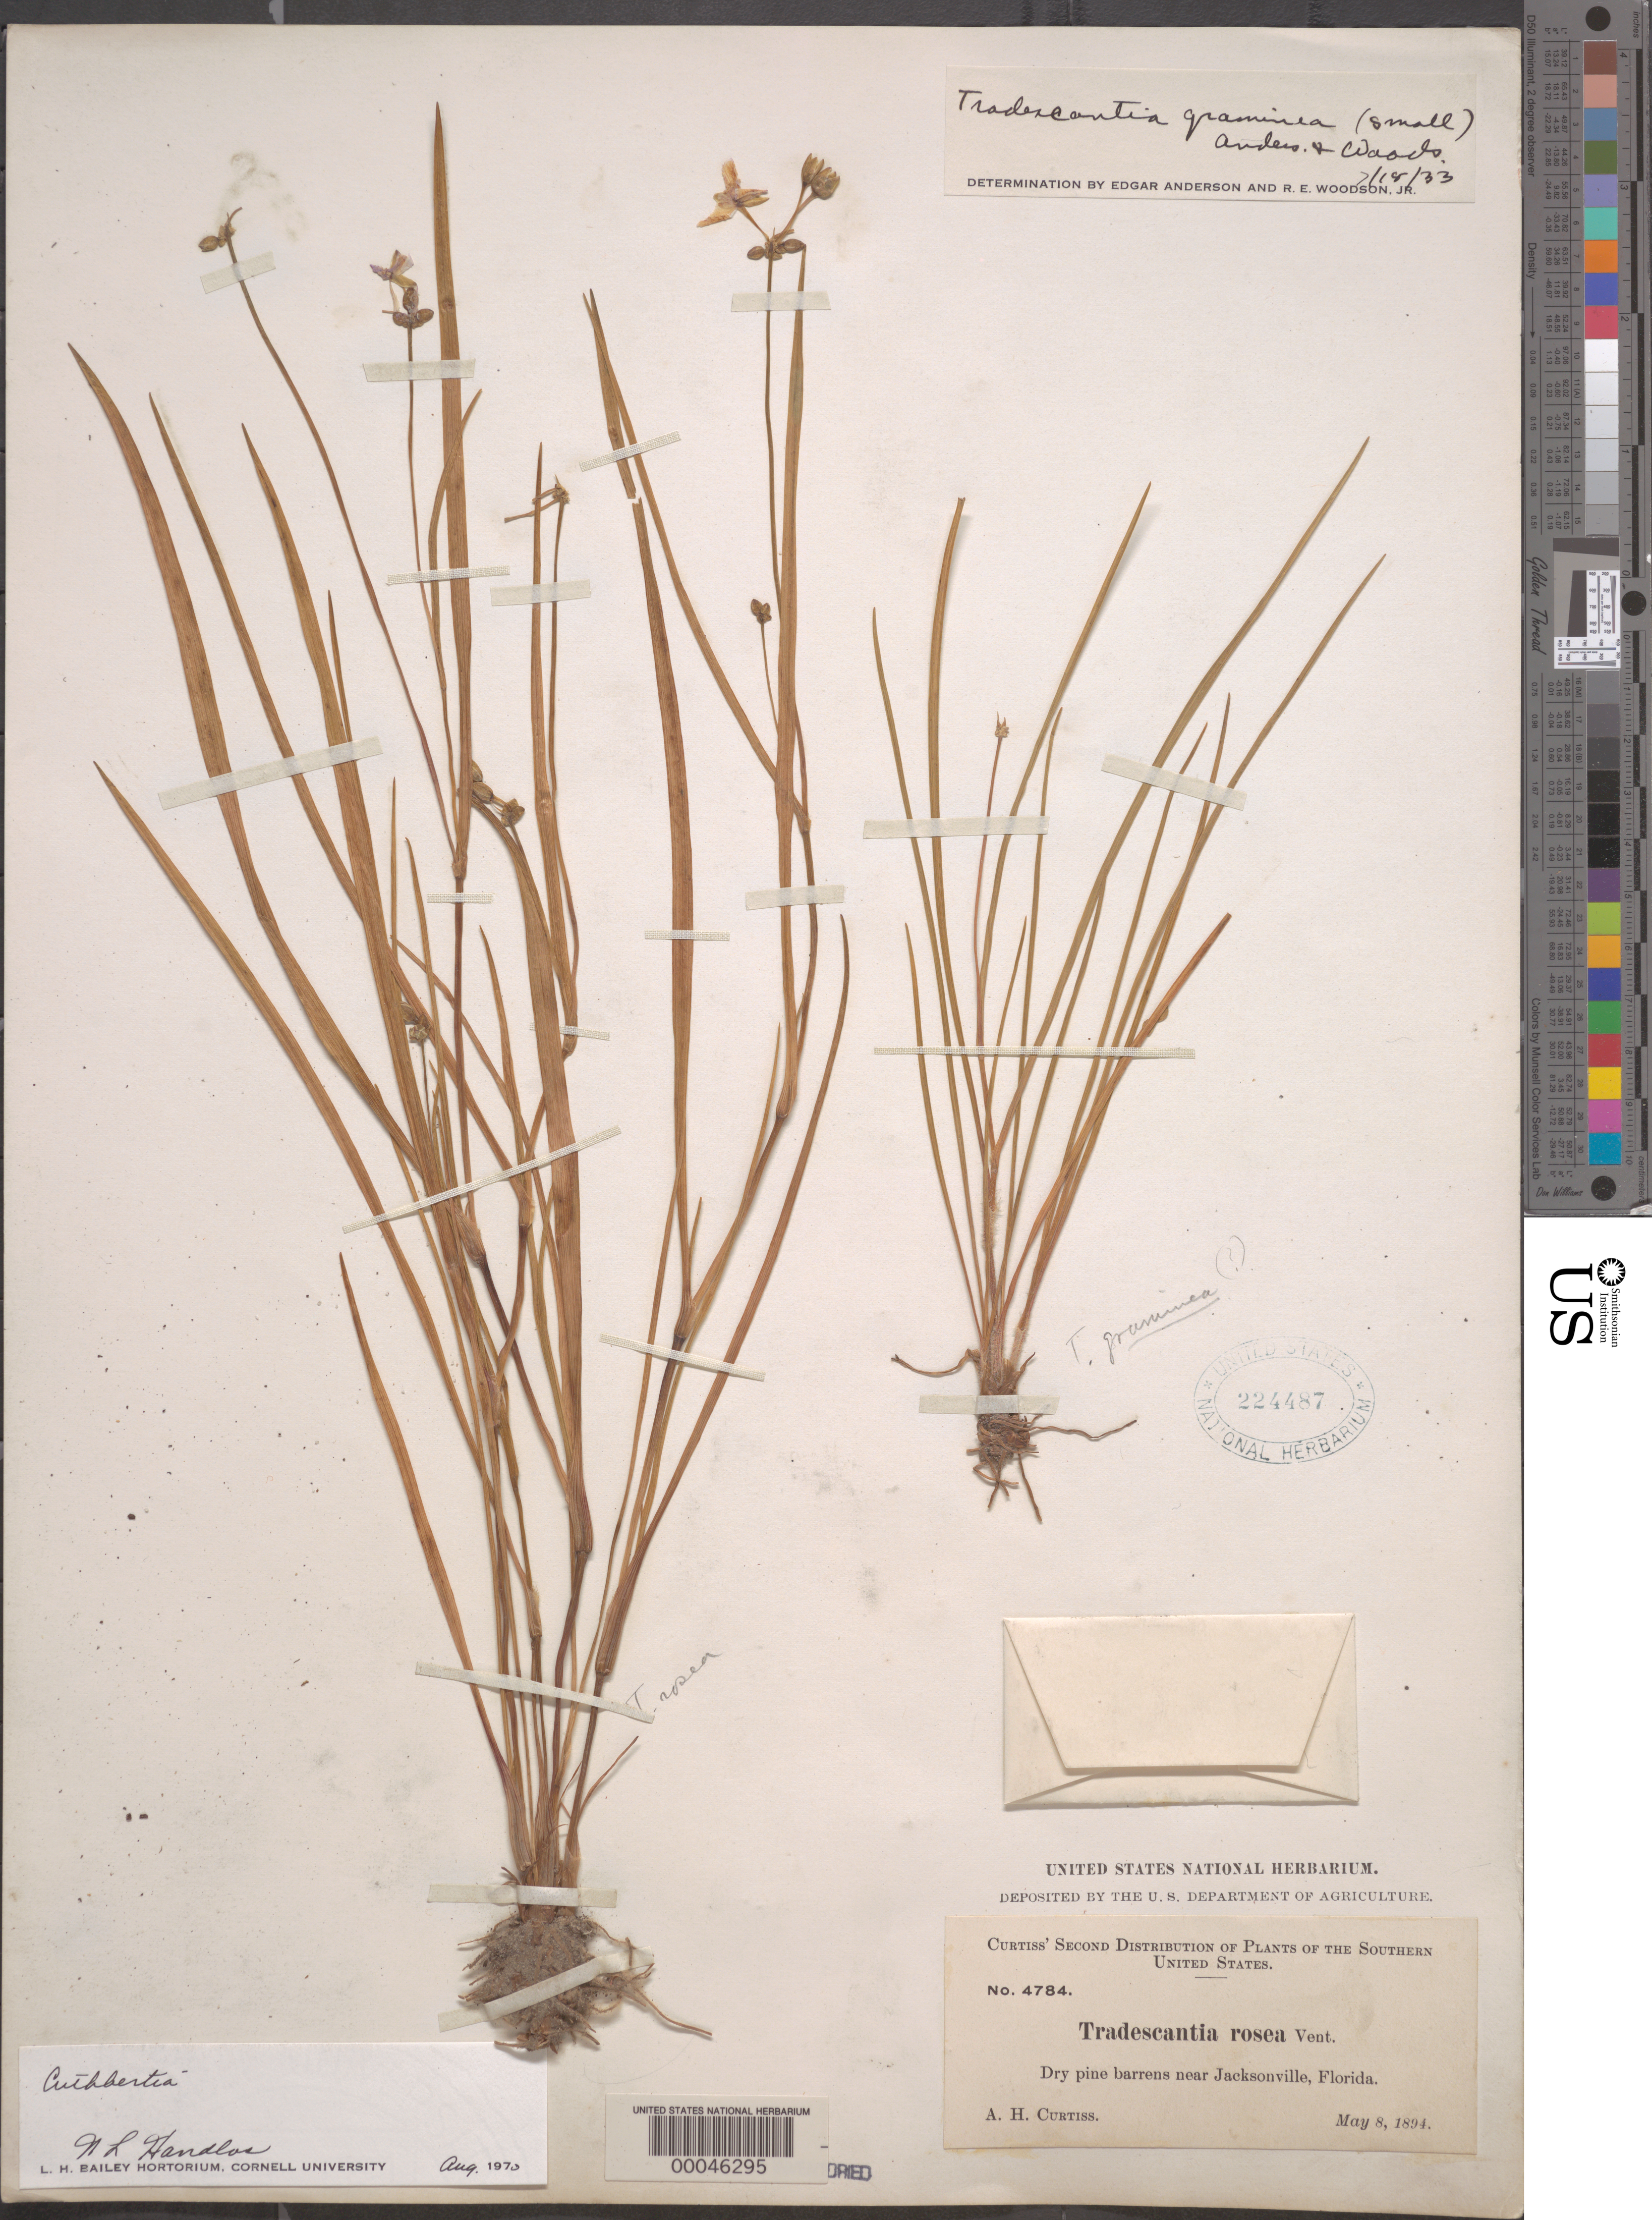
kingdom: Plantae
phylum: Tracheophyta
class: Liliopsida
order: Commelinales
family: Commelinaceae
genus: Cuthbertia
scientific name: Cuthbertia rosea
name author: (Vent.) Small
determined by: Strong, Mark T., (BOT), Smithsonian Institution - National Museum of Natural History (UNITED STATES)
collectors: A. H. Curtiss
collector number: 4784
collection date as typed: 08 May 1894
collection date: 1894-05-08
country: United States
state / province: Florida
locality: Near jacksonville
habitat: Dry pine barrens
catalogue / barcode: US 224487